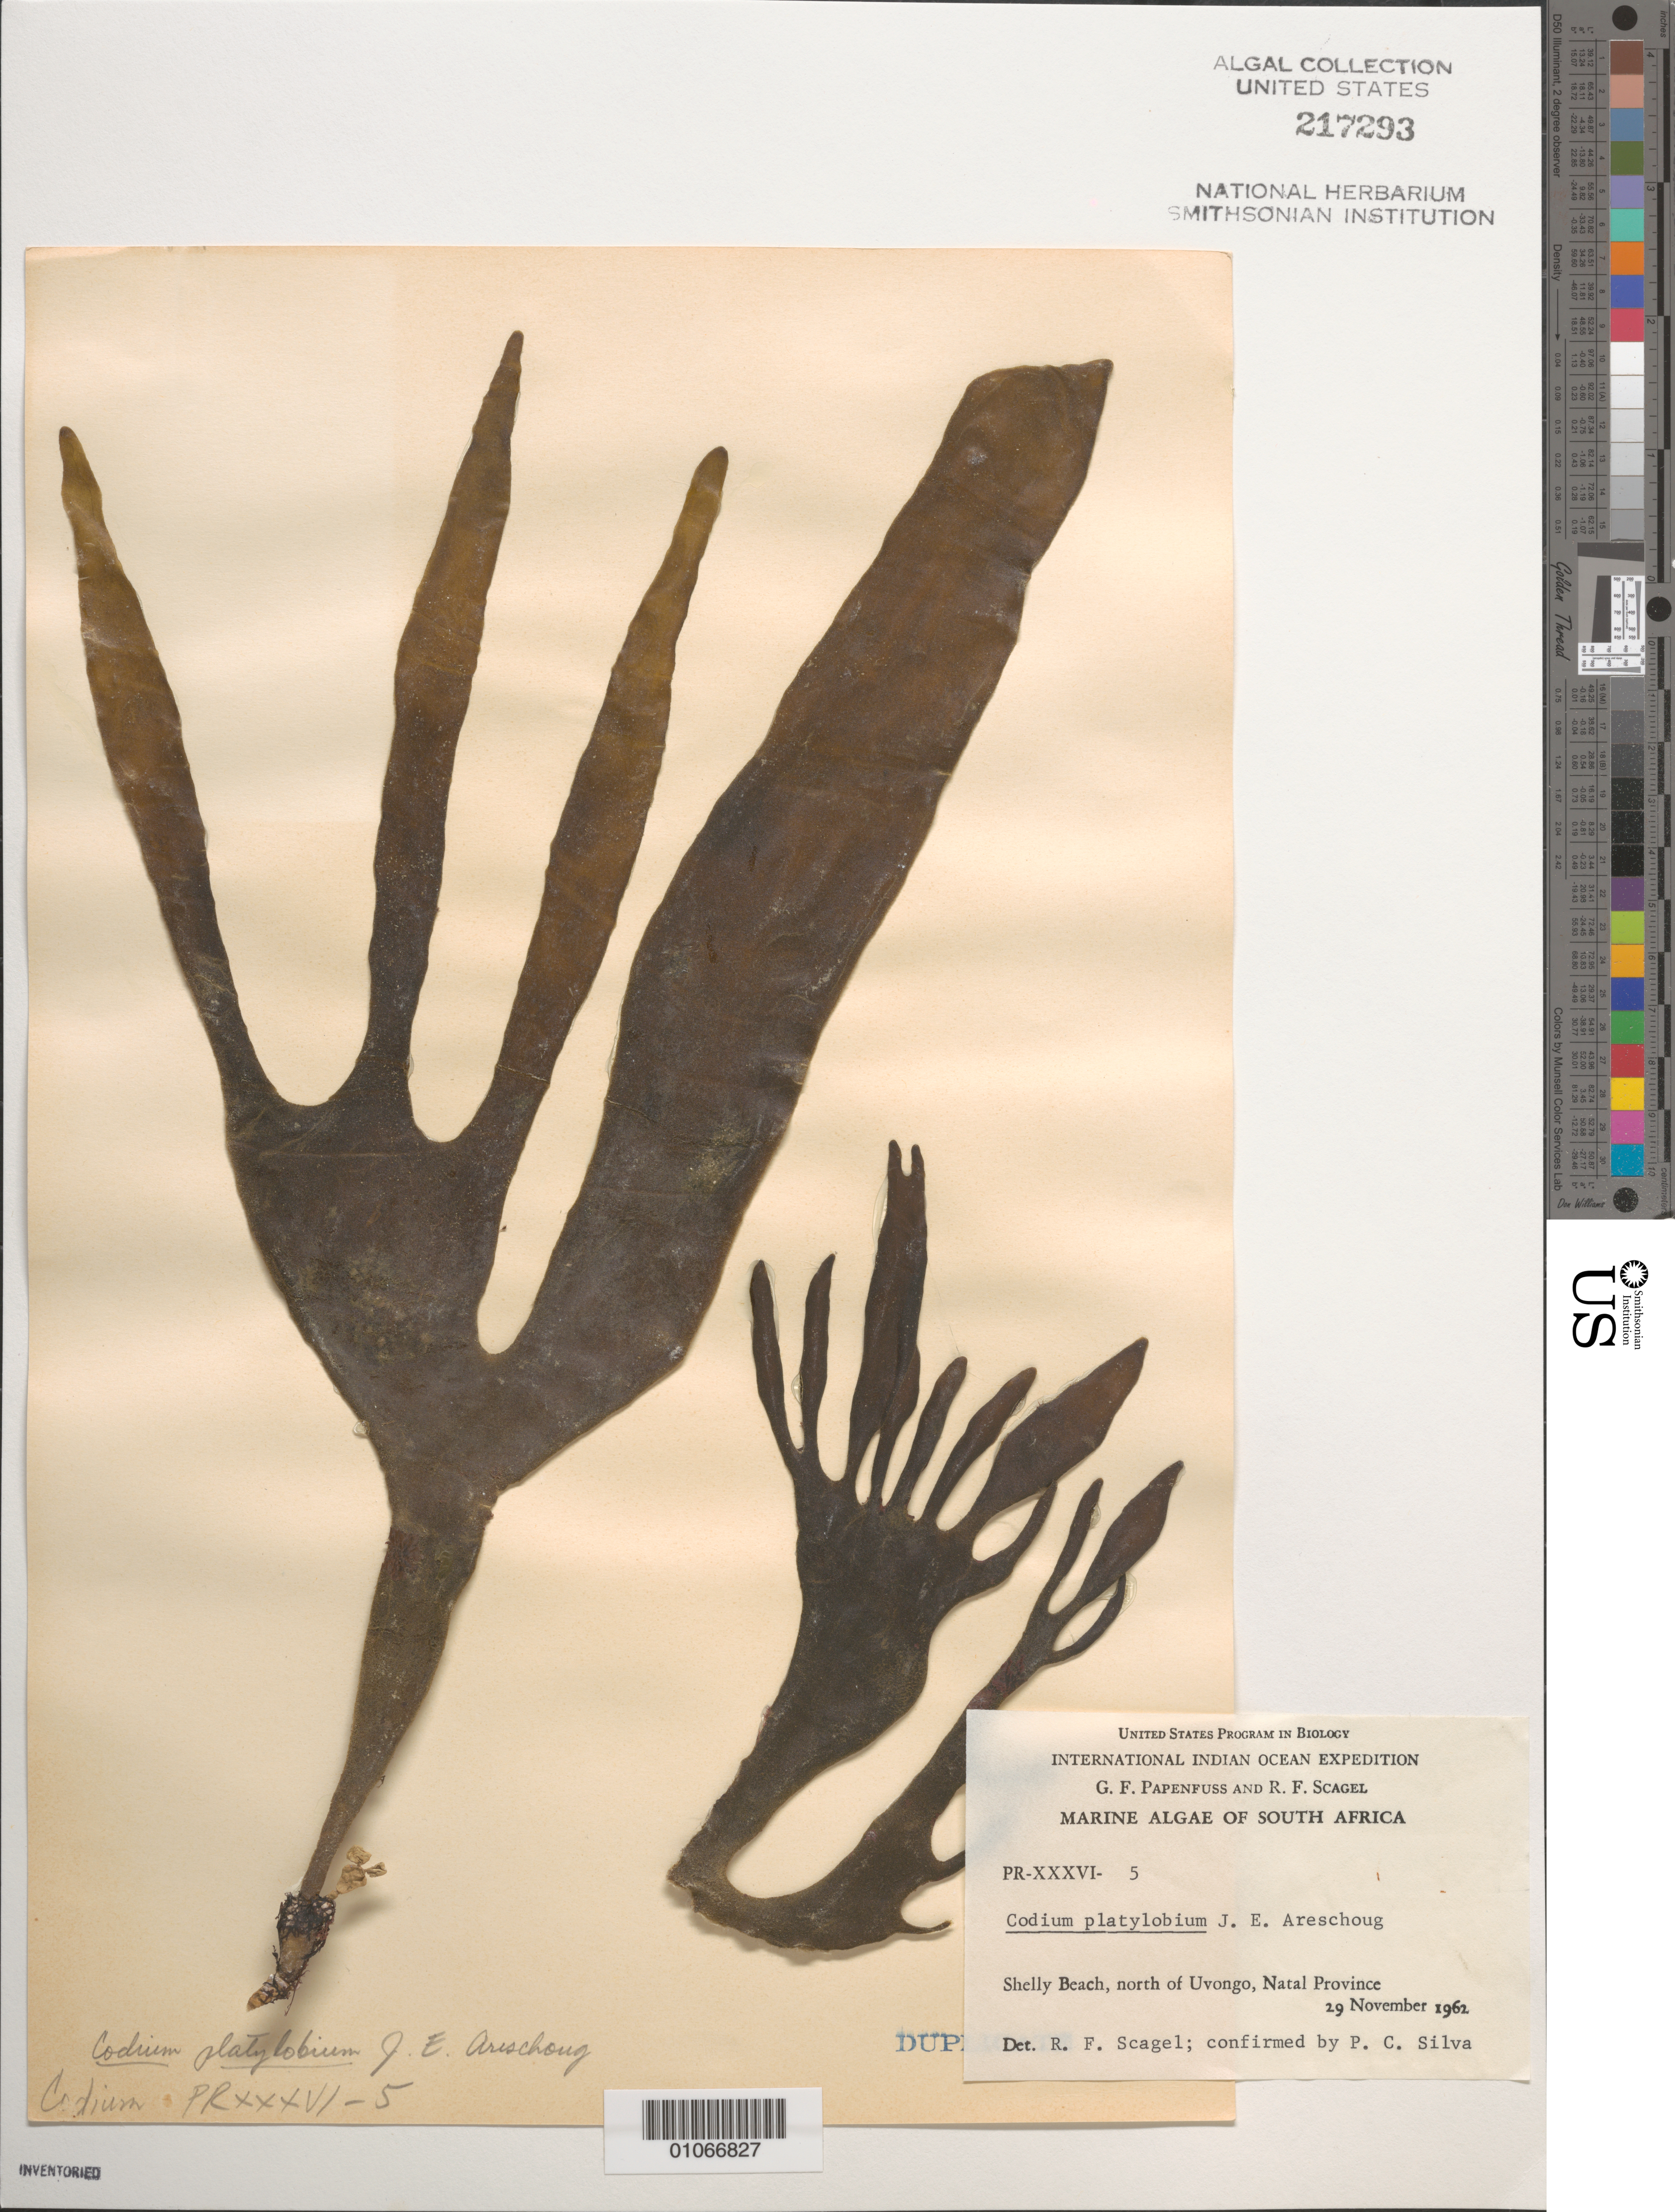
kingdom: Plantae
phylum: Chlorophyta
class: Ulvophyceae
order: Bryopsidales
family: Codiaceae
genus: Codium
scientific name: Codium platylobium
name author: Aresch.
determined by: Scagel, R. F.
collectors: G. Papenfuss & R. F. Scagel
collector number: PR-XXXVI-5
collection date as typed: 29 Nov 1962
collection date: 1962-11-29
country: South Africa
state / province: KwaZulu-Natal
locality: Shelly Beach, north of Uvongo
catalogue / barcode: US 217293